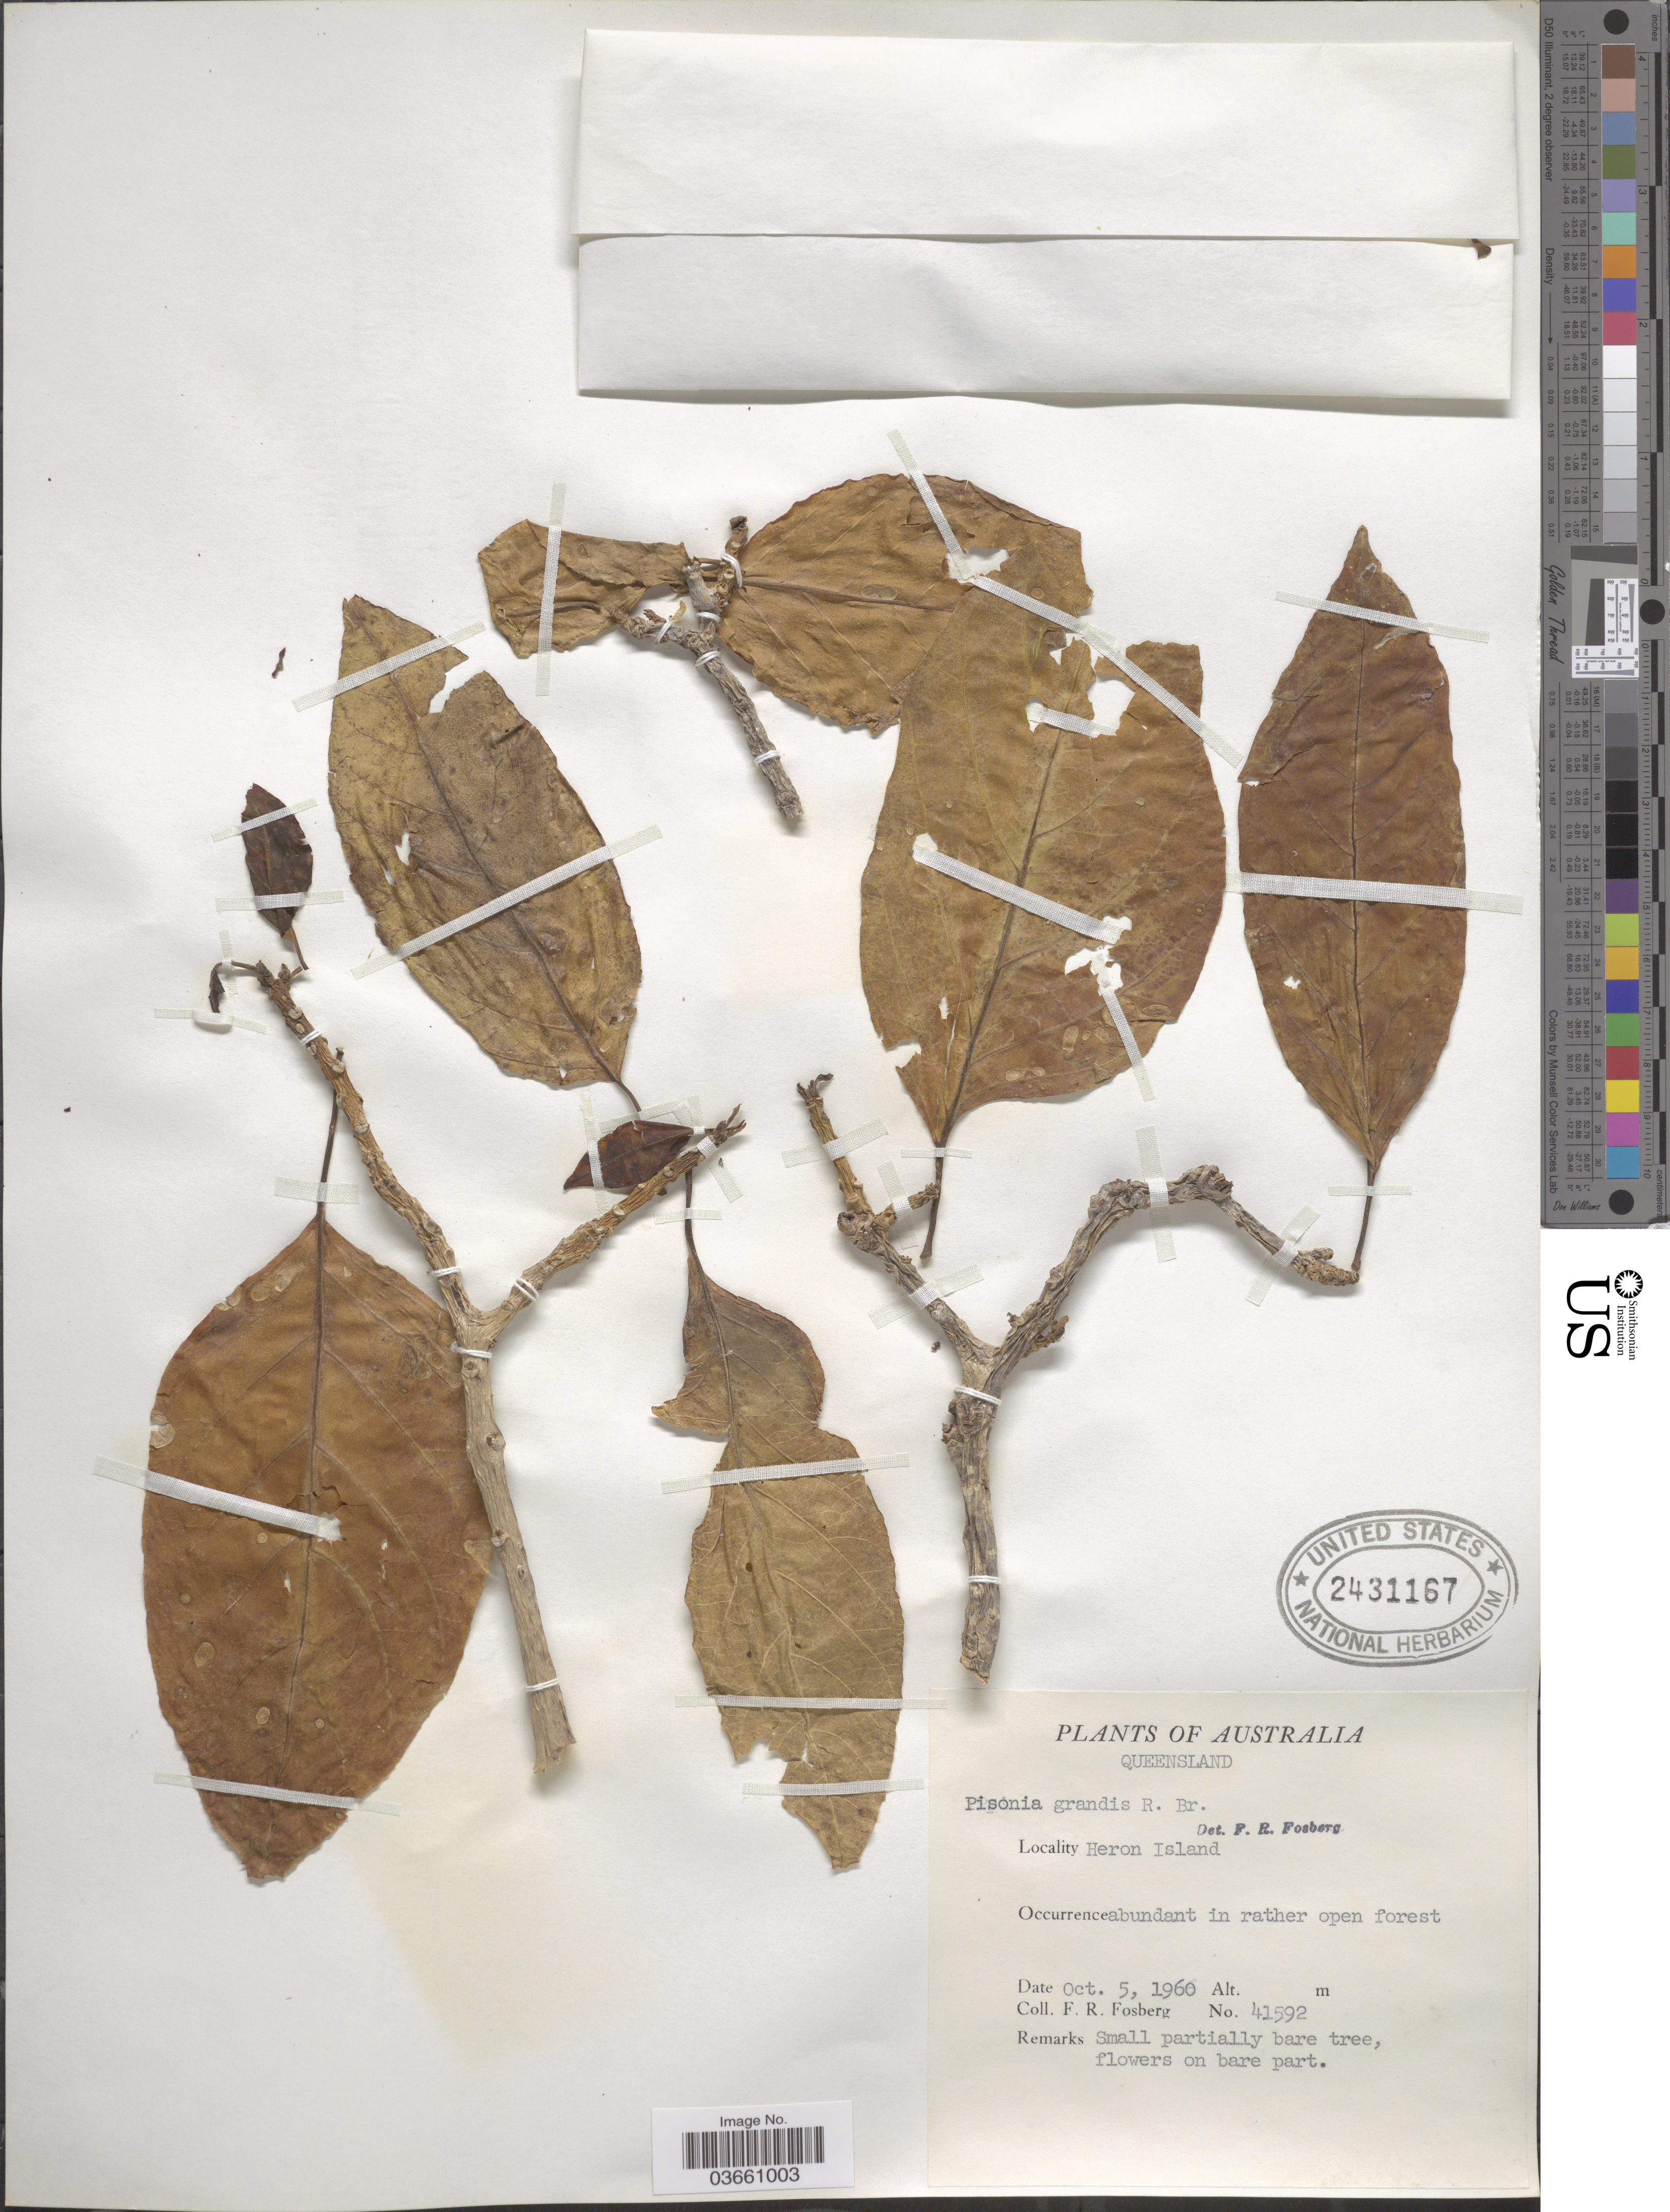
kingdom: Plantae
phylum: Tracheophyta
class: Magnoliopsida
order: Caryophyllales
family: Nyctaginaceae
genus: Pisonia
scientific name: Pisonia grandis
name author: R. Br.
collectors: F. R. Fosberg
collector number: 41592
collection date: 1960-10-05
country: Australia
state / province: Queensland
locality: Heron Island.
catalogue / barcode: US 2431167